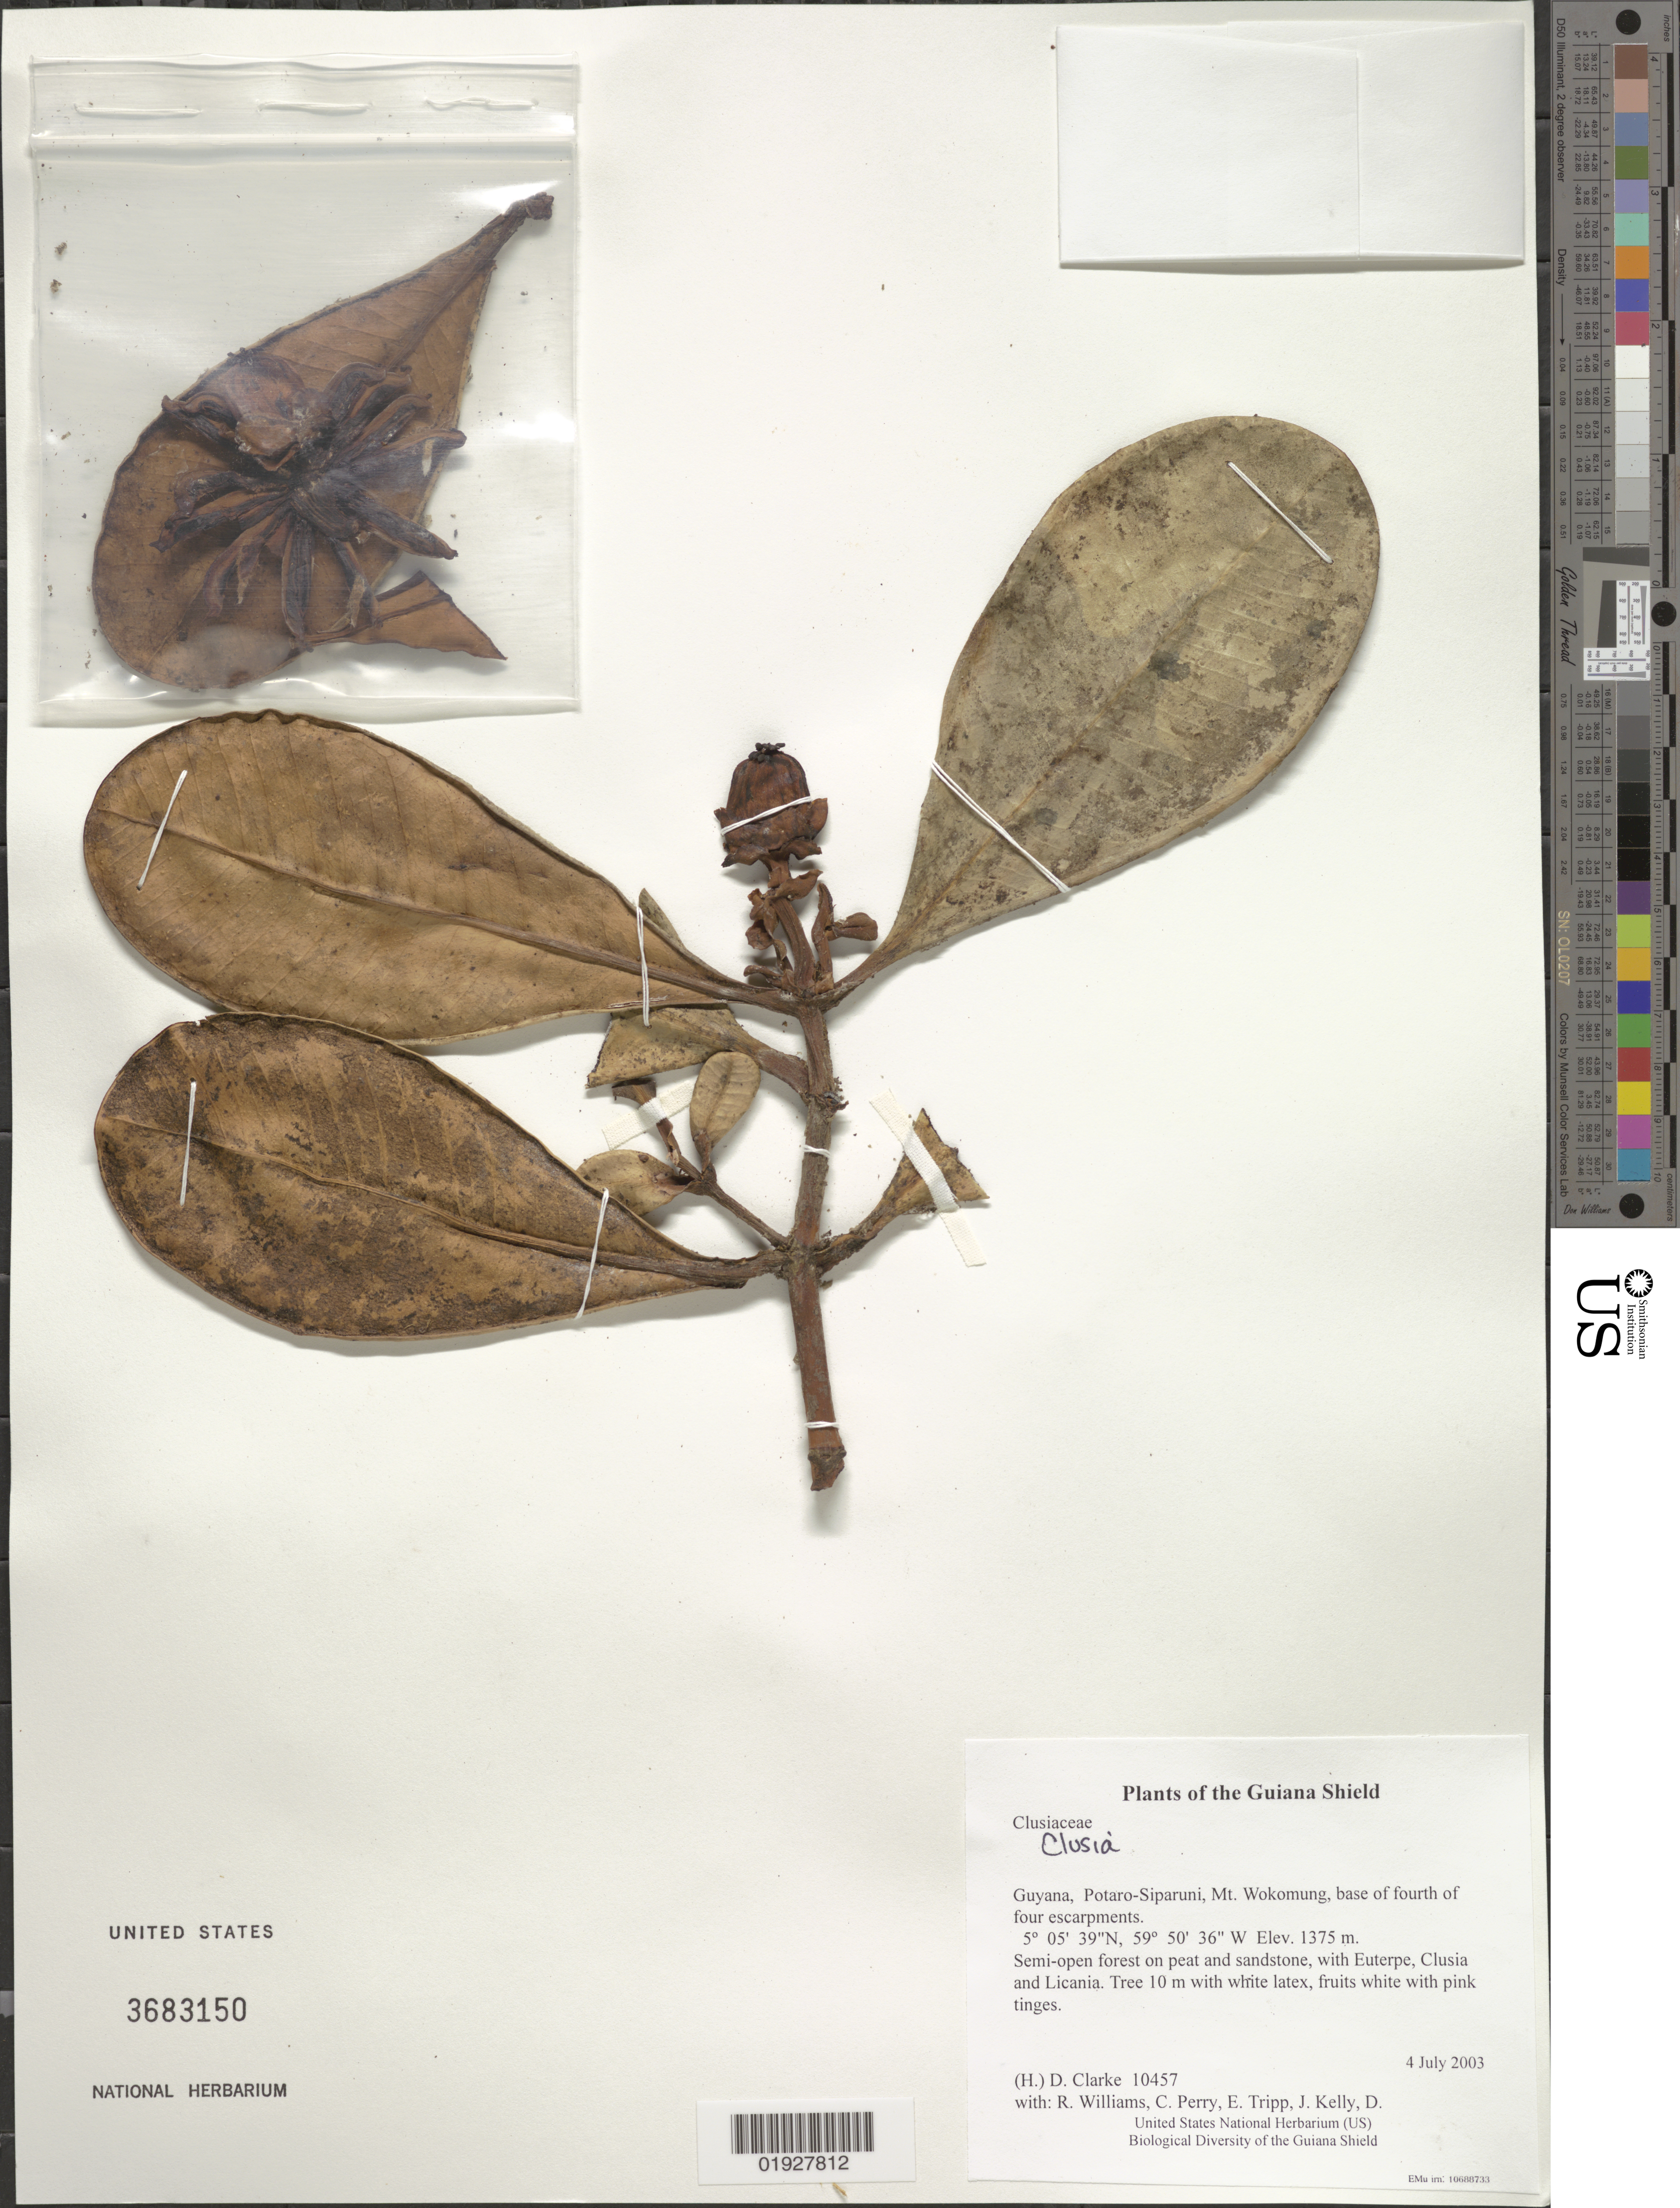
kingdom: Plantae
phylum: Tracheophyta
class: Magnoliopsida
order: Malpighiales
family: Clusiaceae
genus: Clusia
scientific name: Clusia sp.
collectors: H. D. Clarke, R. Williams, C. Perry, E. Tripp, J. Kelly, D. Gittens & S. R. Stern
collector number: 10457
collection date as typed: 4 July 2003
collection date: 2003-07-04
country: Guyana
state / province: Potaro-Siparuni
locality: Mt. Wokomung, base of fourth of four escarpments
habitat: Semi-open forest on peat and sandstone, with Euterpe, Clusia and Licania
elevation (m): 1375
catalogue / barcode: US 3683150